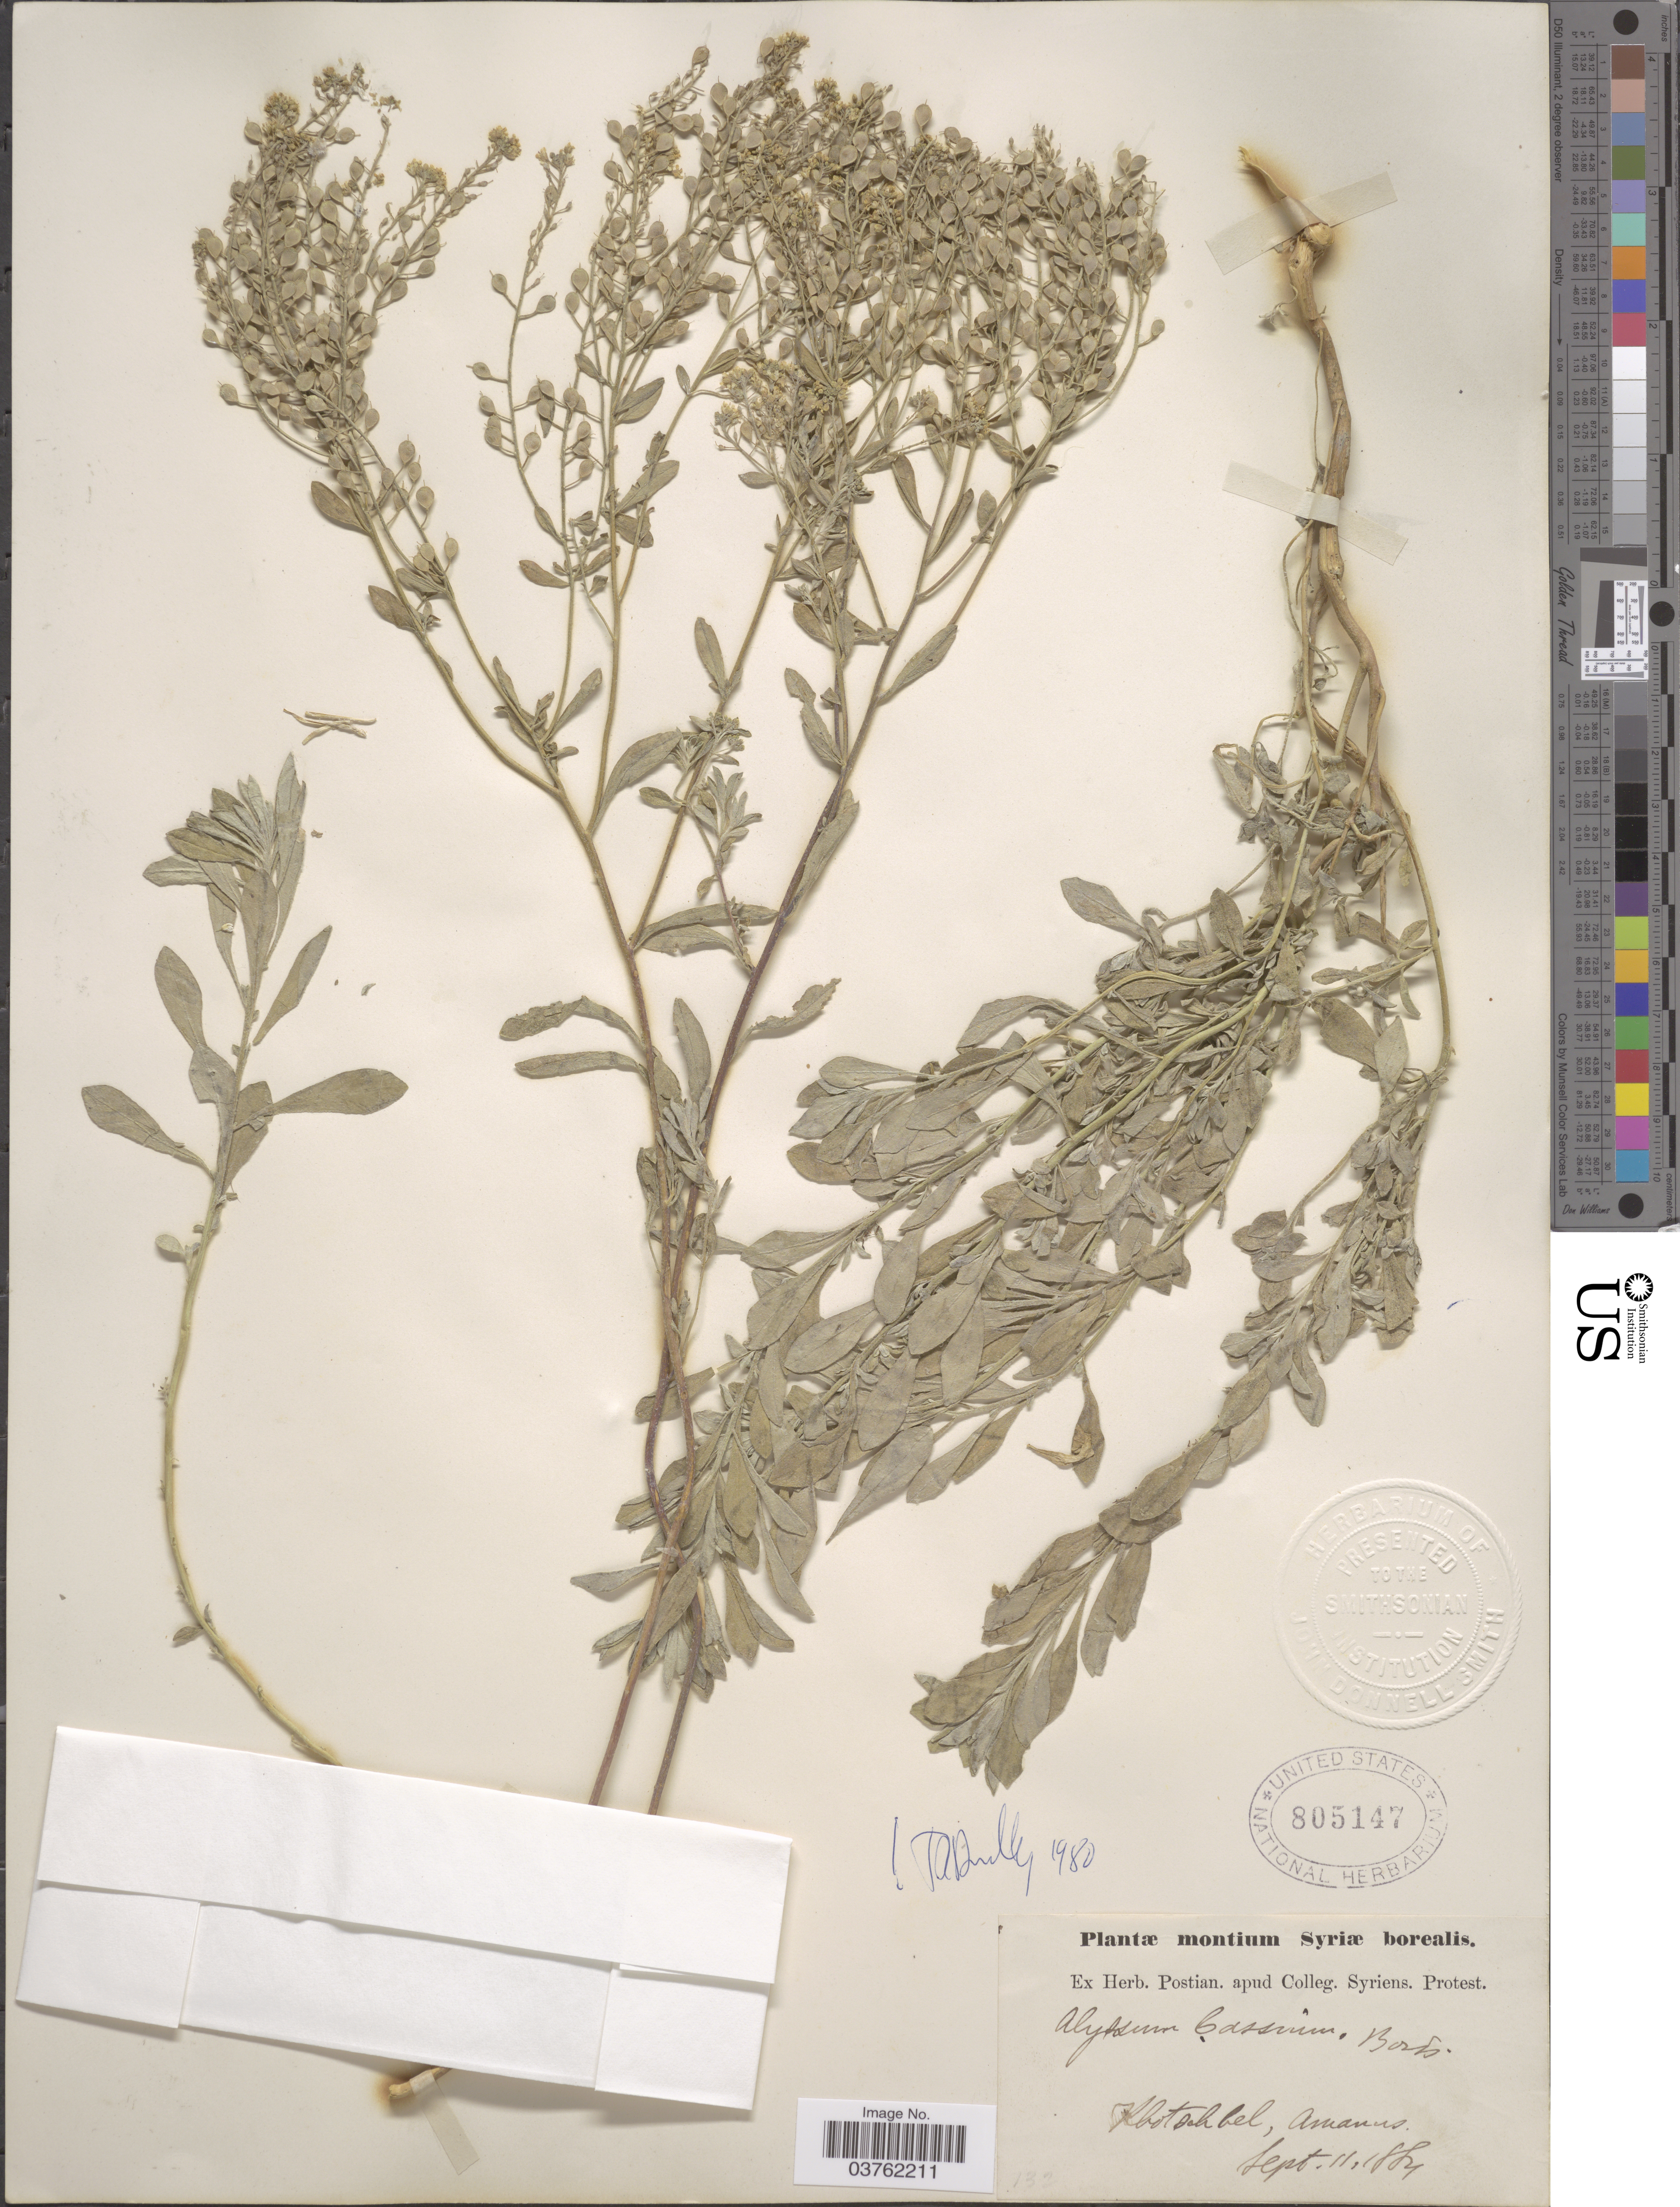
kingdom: Plantae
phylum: Tracheophyta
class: Magnoliopsida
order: Brassicales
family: Brassicaceae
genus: Alyssum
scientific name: Alyssum cassium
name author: Boiss. & Heldr.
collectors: ex herb. Postian. apud Colleg. Syriens. Protest. USE "Fannie P. A. Shepard" (10308853) AS PRIMARY COLLECTOR INSTEAD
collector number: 132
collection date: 1884-09-11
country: Syria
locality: Montium Syriæ borealis. Khotschbel, Amanus.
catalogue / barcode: US 805147